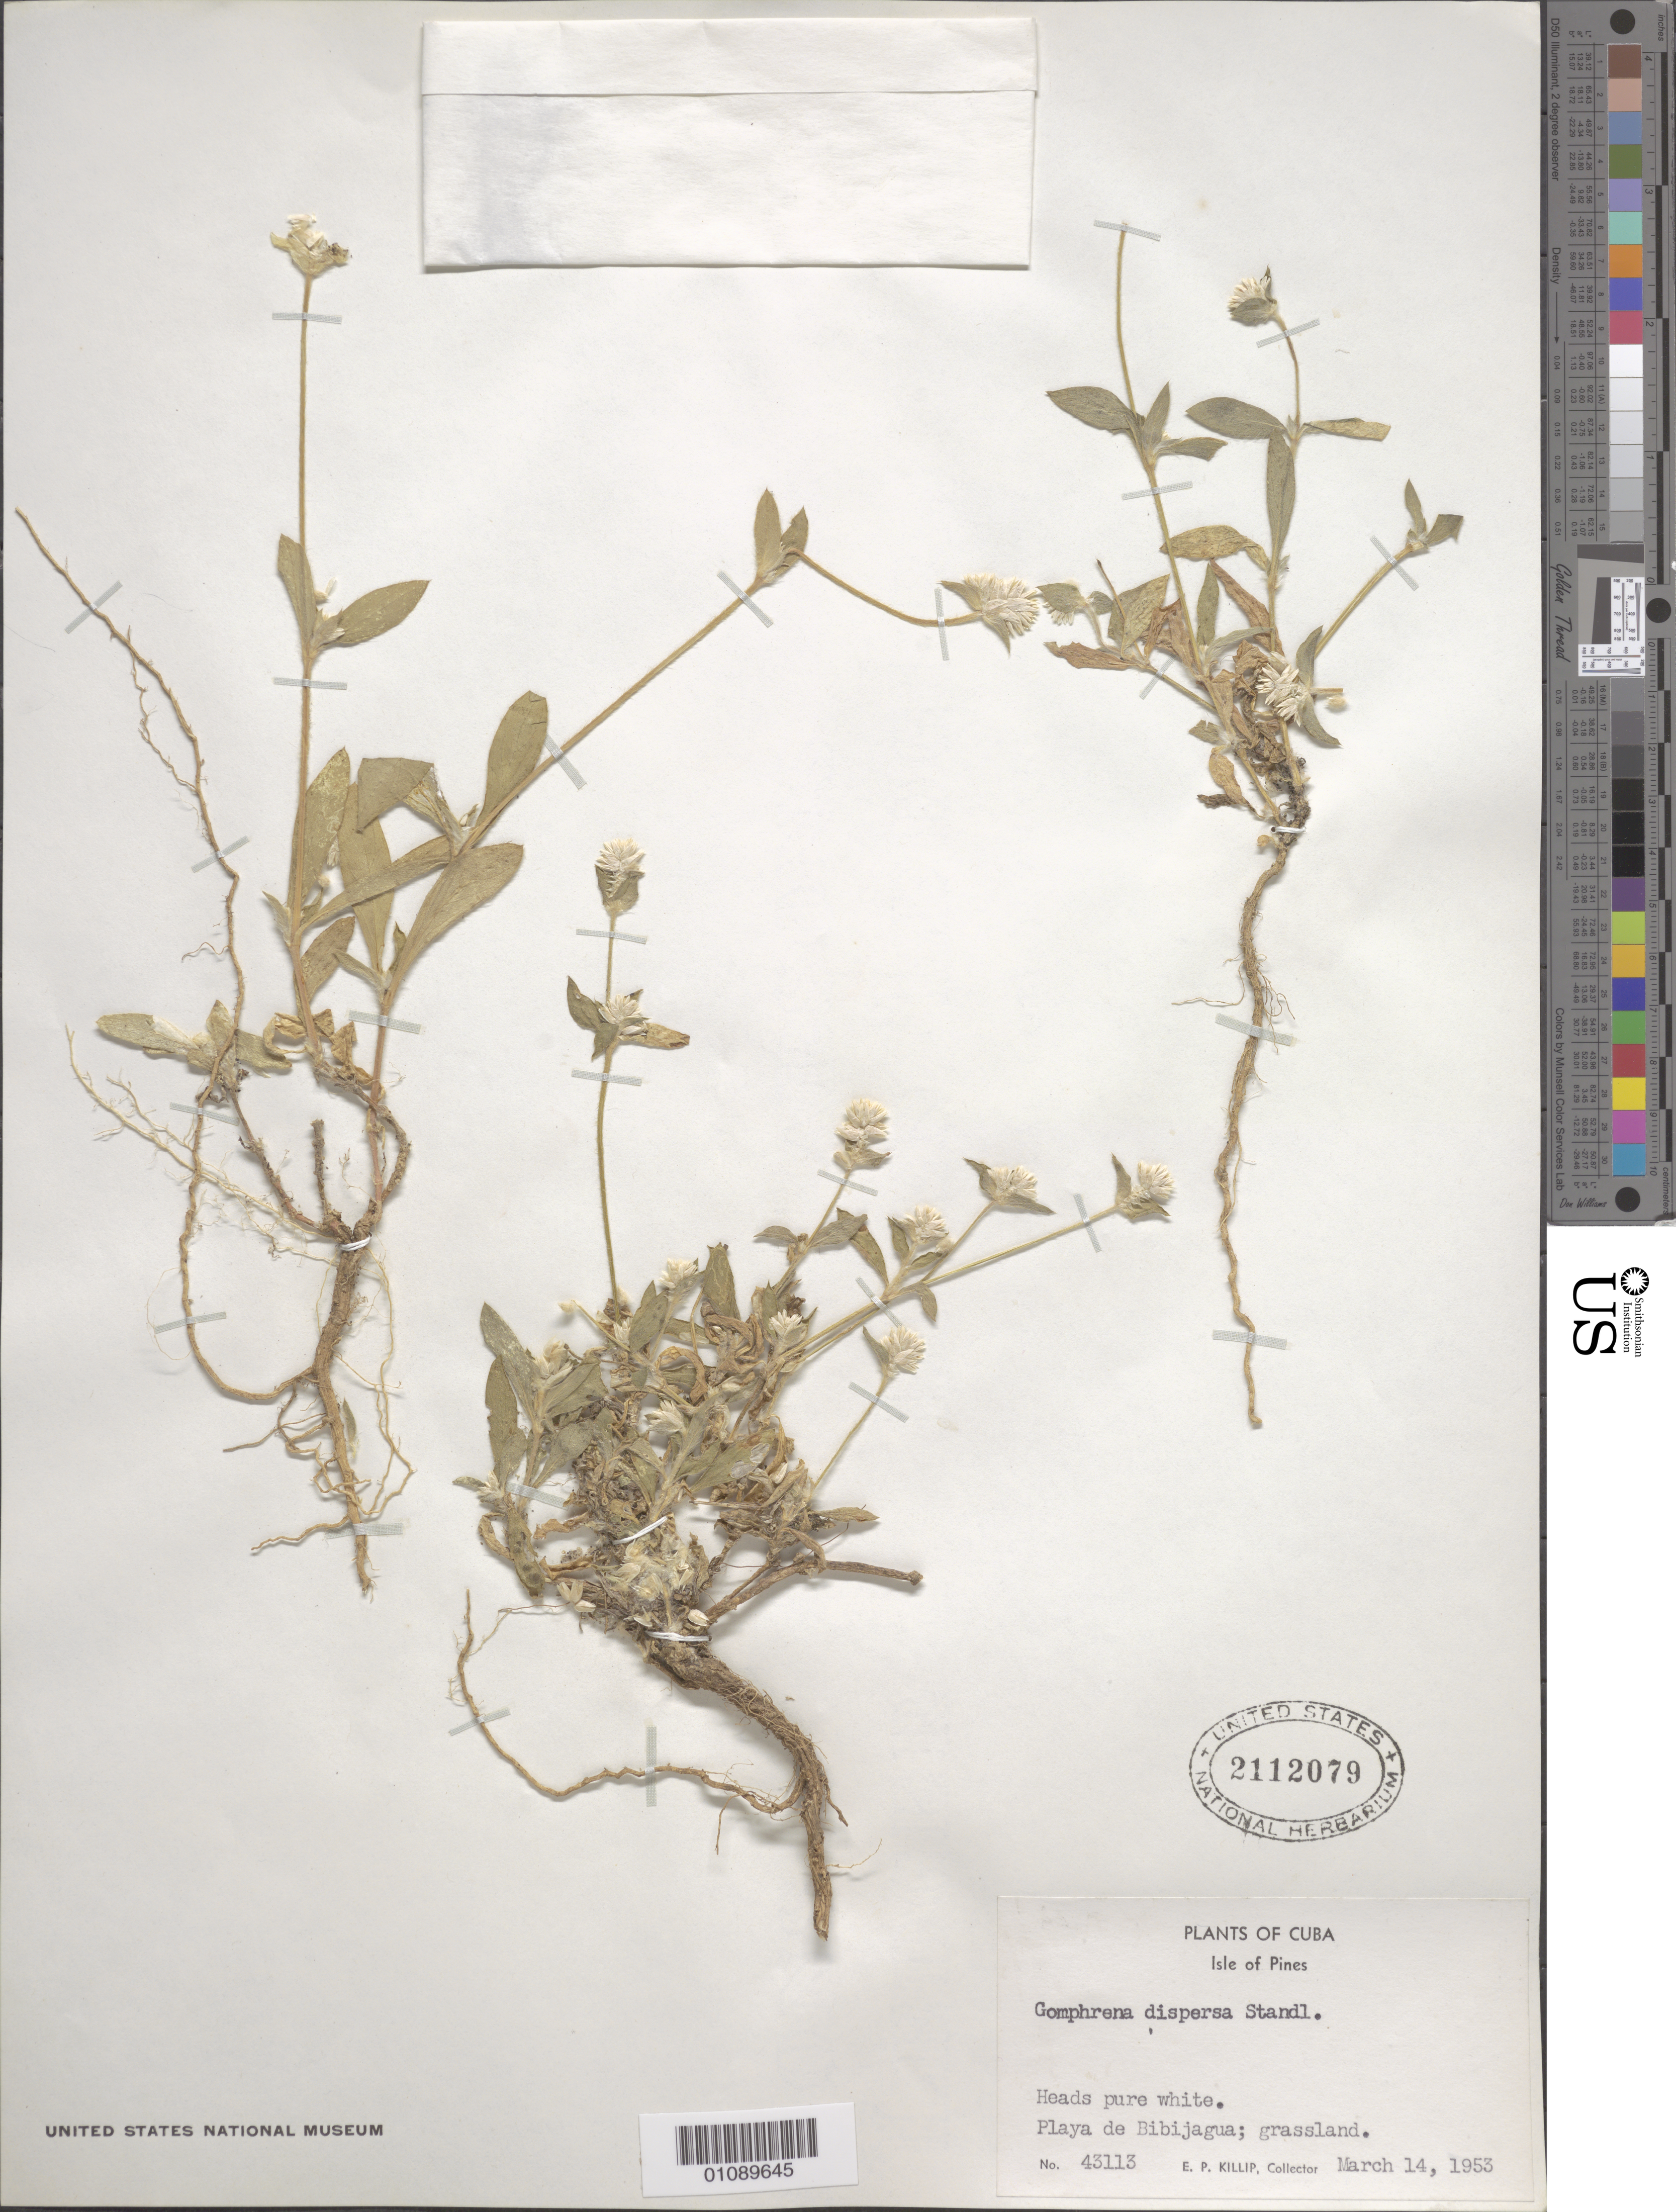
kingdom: Plantae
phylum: Tracheophyta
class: Magnoliopsida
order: Caryophyllales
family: Amaranthaceae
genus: Gomphrena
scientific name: Gomphrena dispersa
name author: Standl.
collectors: E. P. Killip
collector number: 43113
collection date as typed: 14 Mar 1953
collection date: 1953-03-14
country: Cuba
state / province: Isla de La Juventud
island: Isla de la Juventud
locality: Isle of Pines, Playa de Bibijagua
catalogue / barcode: US 2112079